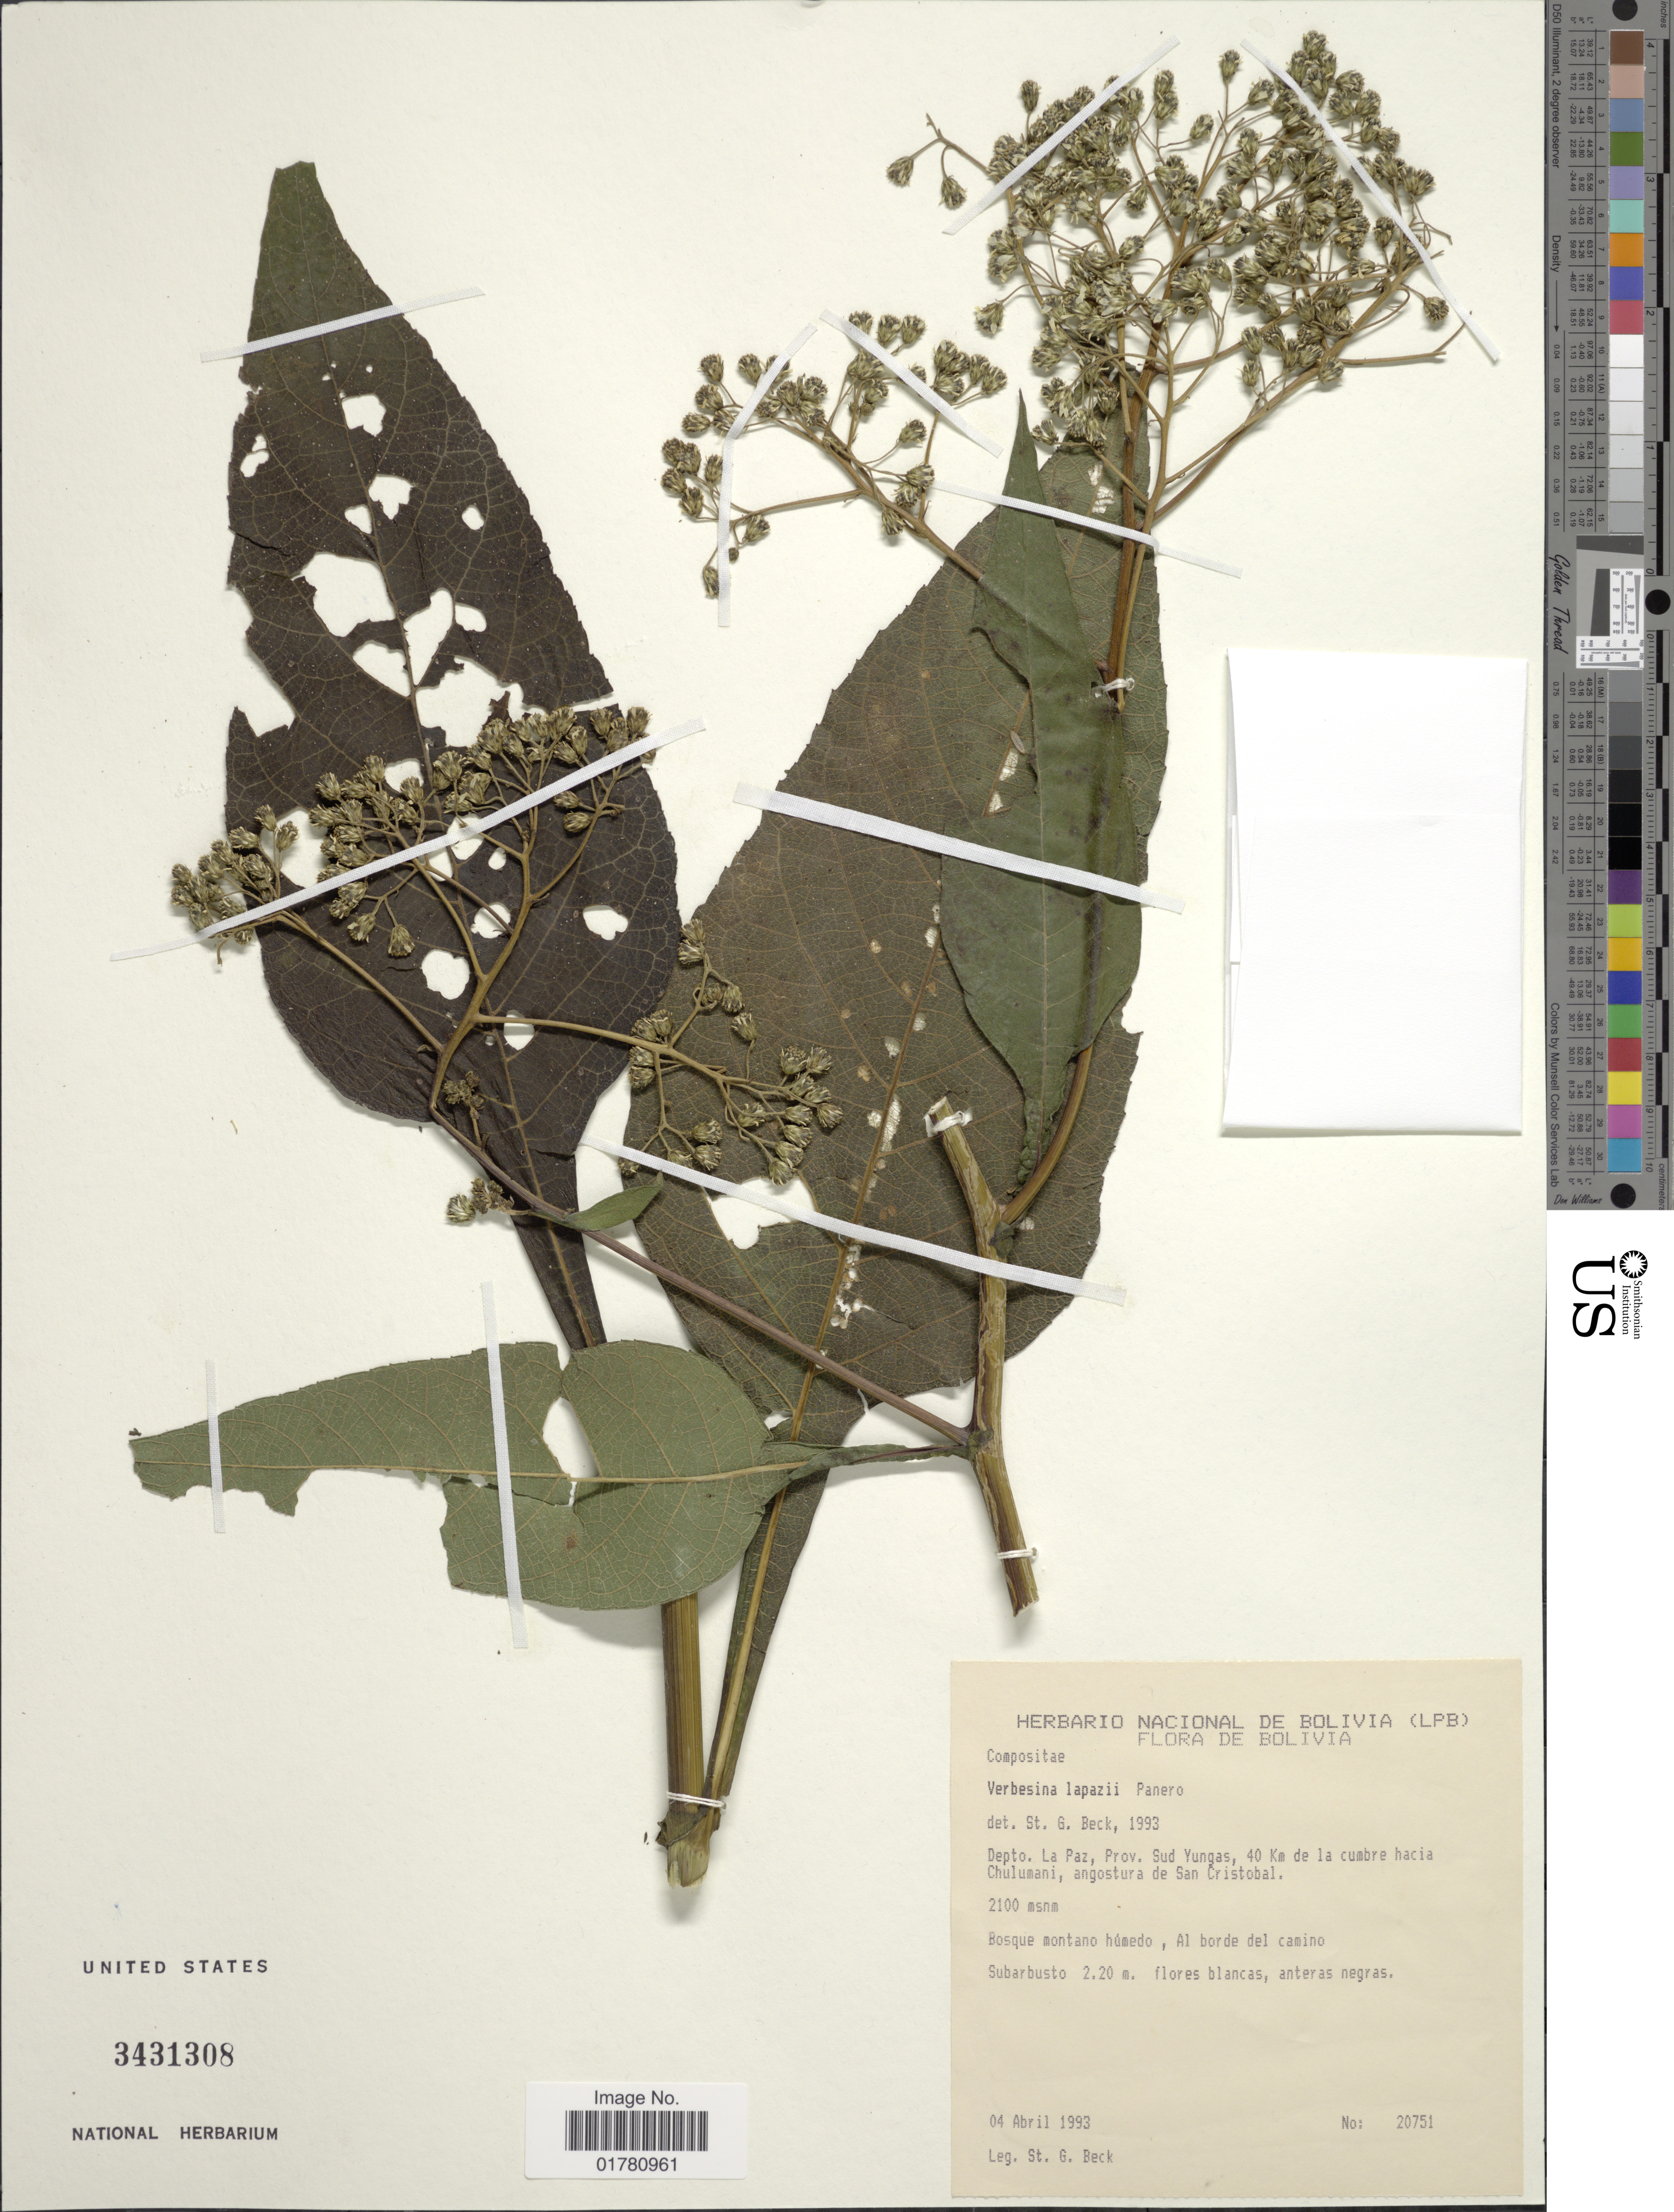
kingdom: Plantae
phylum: Tracheophyta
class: Magnoliopsida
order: Asterales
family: Asteraceae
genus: Verbesina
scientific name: Verbesina lapazii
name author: Panero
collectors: S. G. Beck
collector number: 20751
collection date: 1993-04-04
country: Bolivia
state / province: La Paz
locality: Depto La Paz, Prov. Sud Yungas, 40 km de la cumbre hacia Chulumani, angostura de San Cristobal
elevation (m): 2100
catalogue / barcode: US 34310308